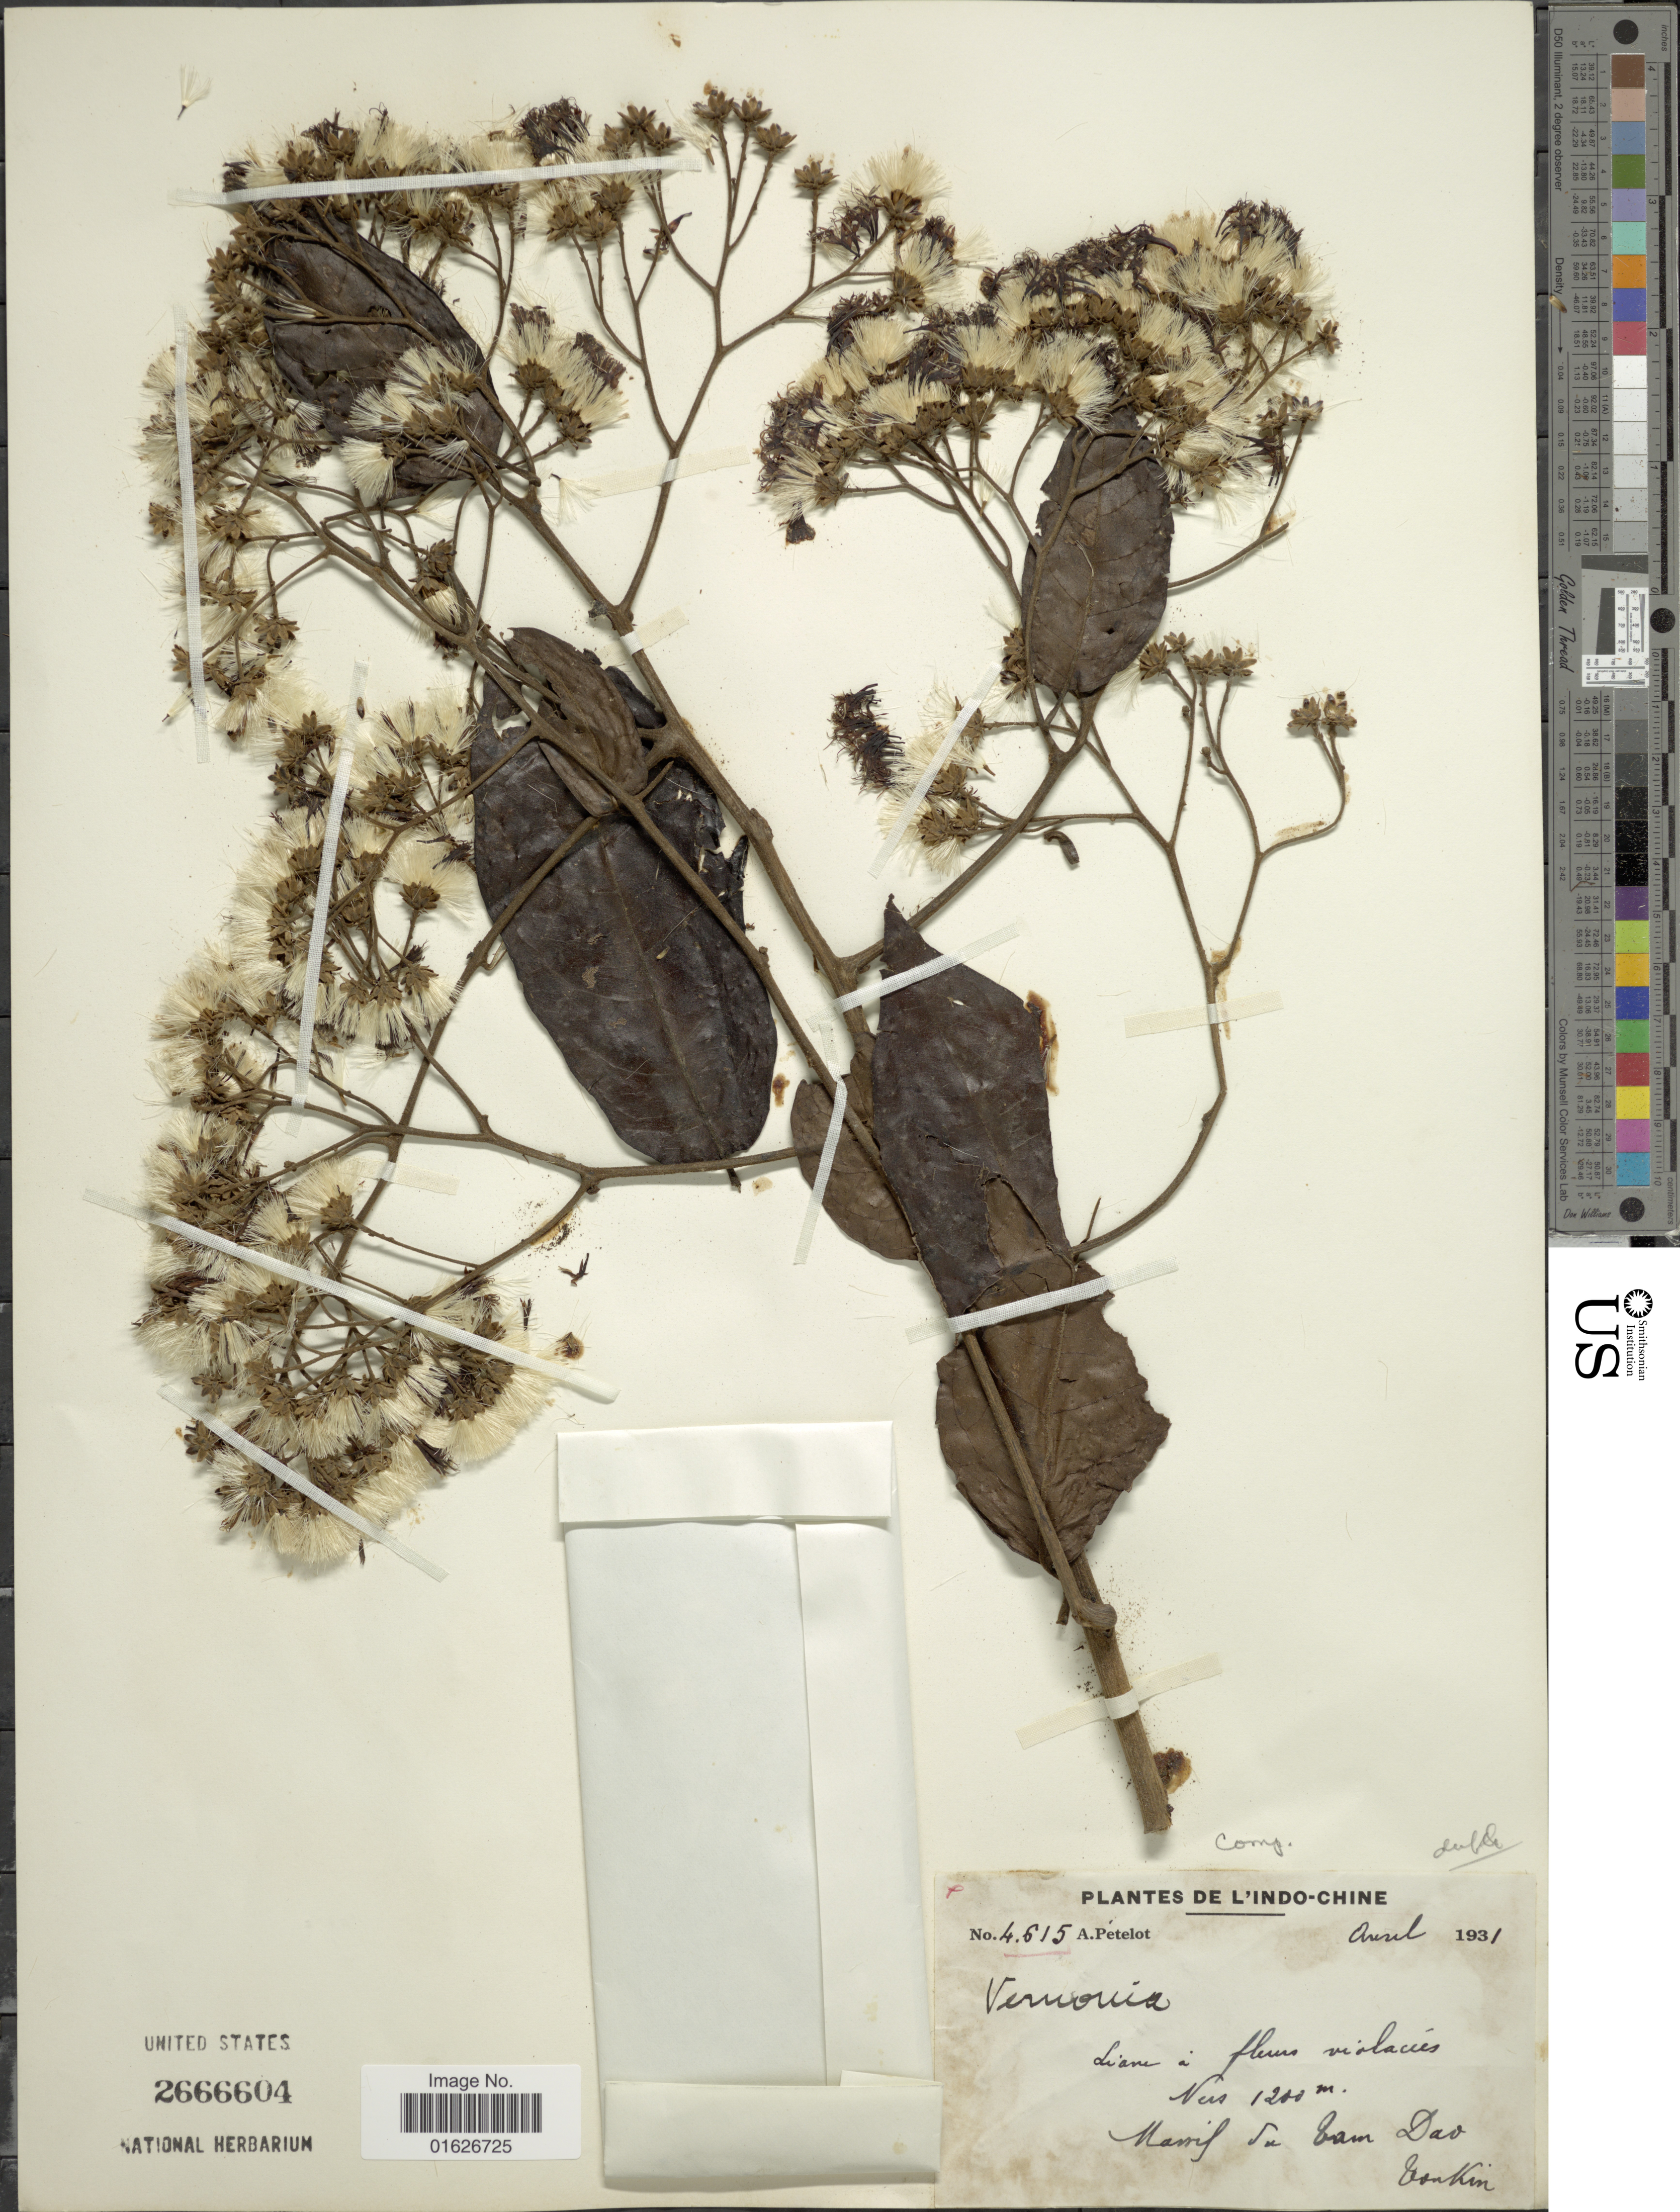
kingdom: Plantae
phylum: Tracheophyta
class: Magnoliopsida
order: Asterales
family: Asteraceae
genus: Strobocalyx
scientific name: Strobocalyx sylvatica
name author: (Dunn) H. Rob.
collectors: A. Petelot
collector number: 4615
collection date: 1931-04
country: Vietnam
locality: Indo-Chine, Massif du Ban Dao. Tonkin.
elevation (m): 1200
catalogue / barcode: US 2666604